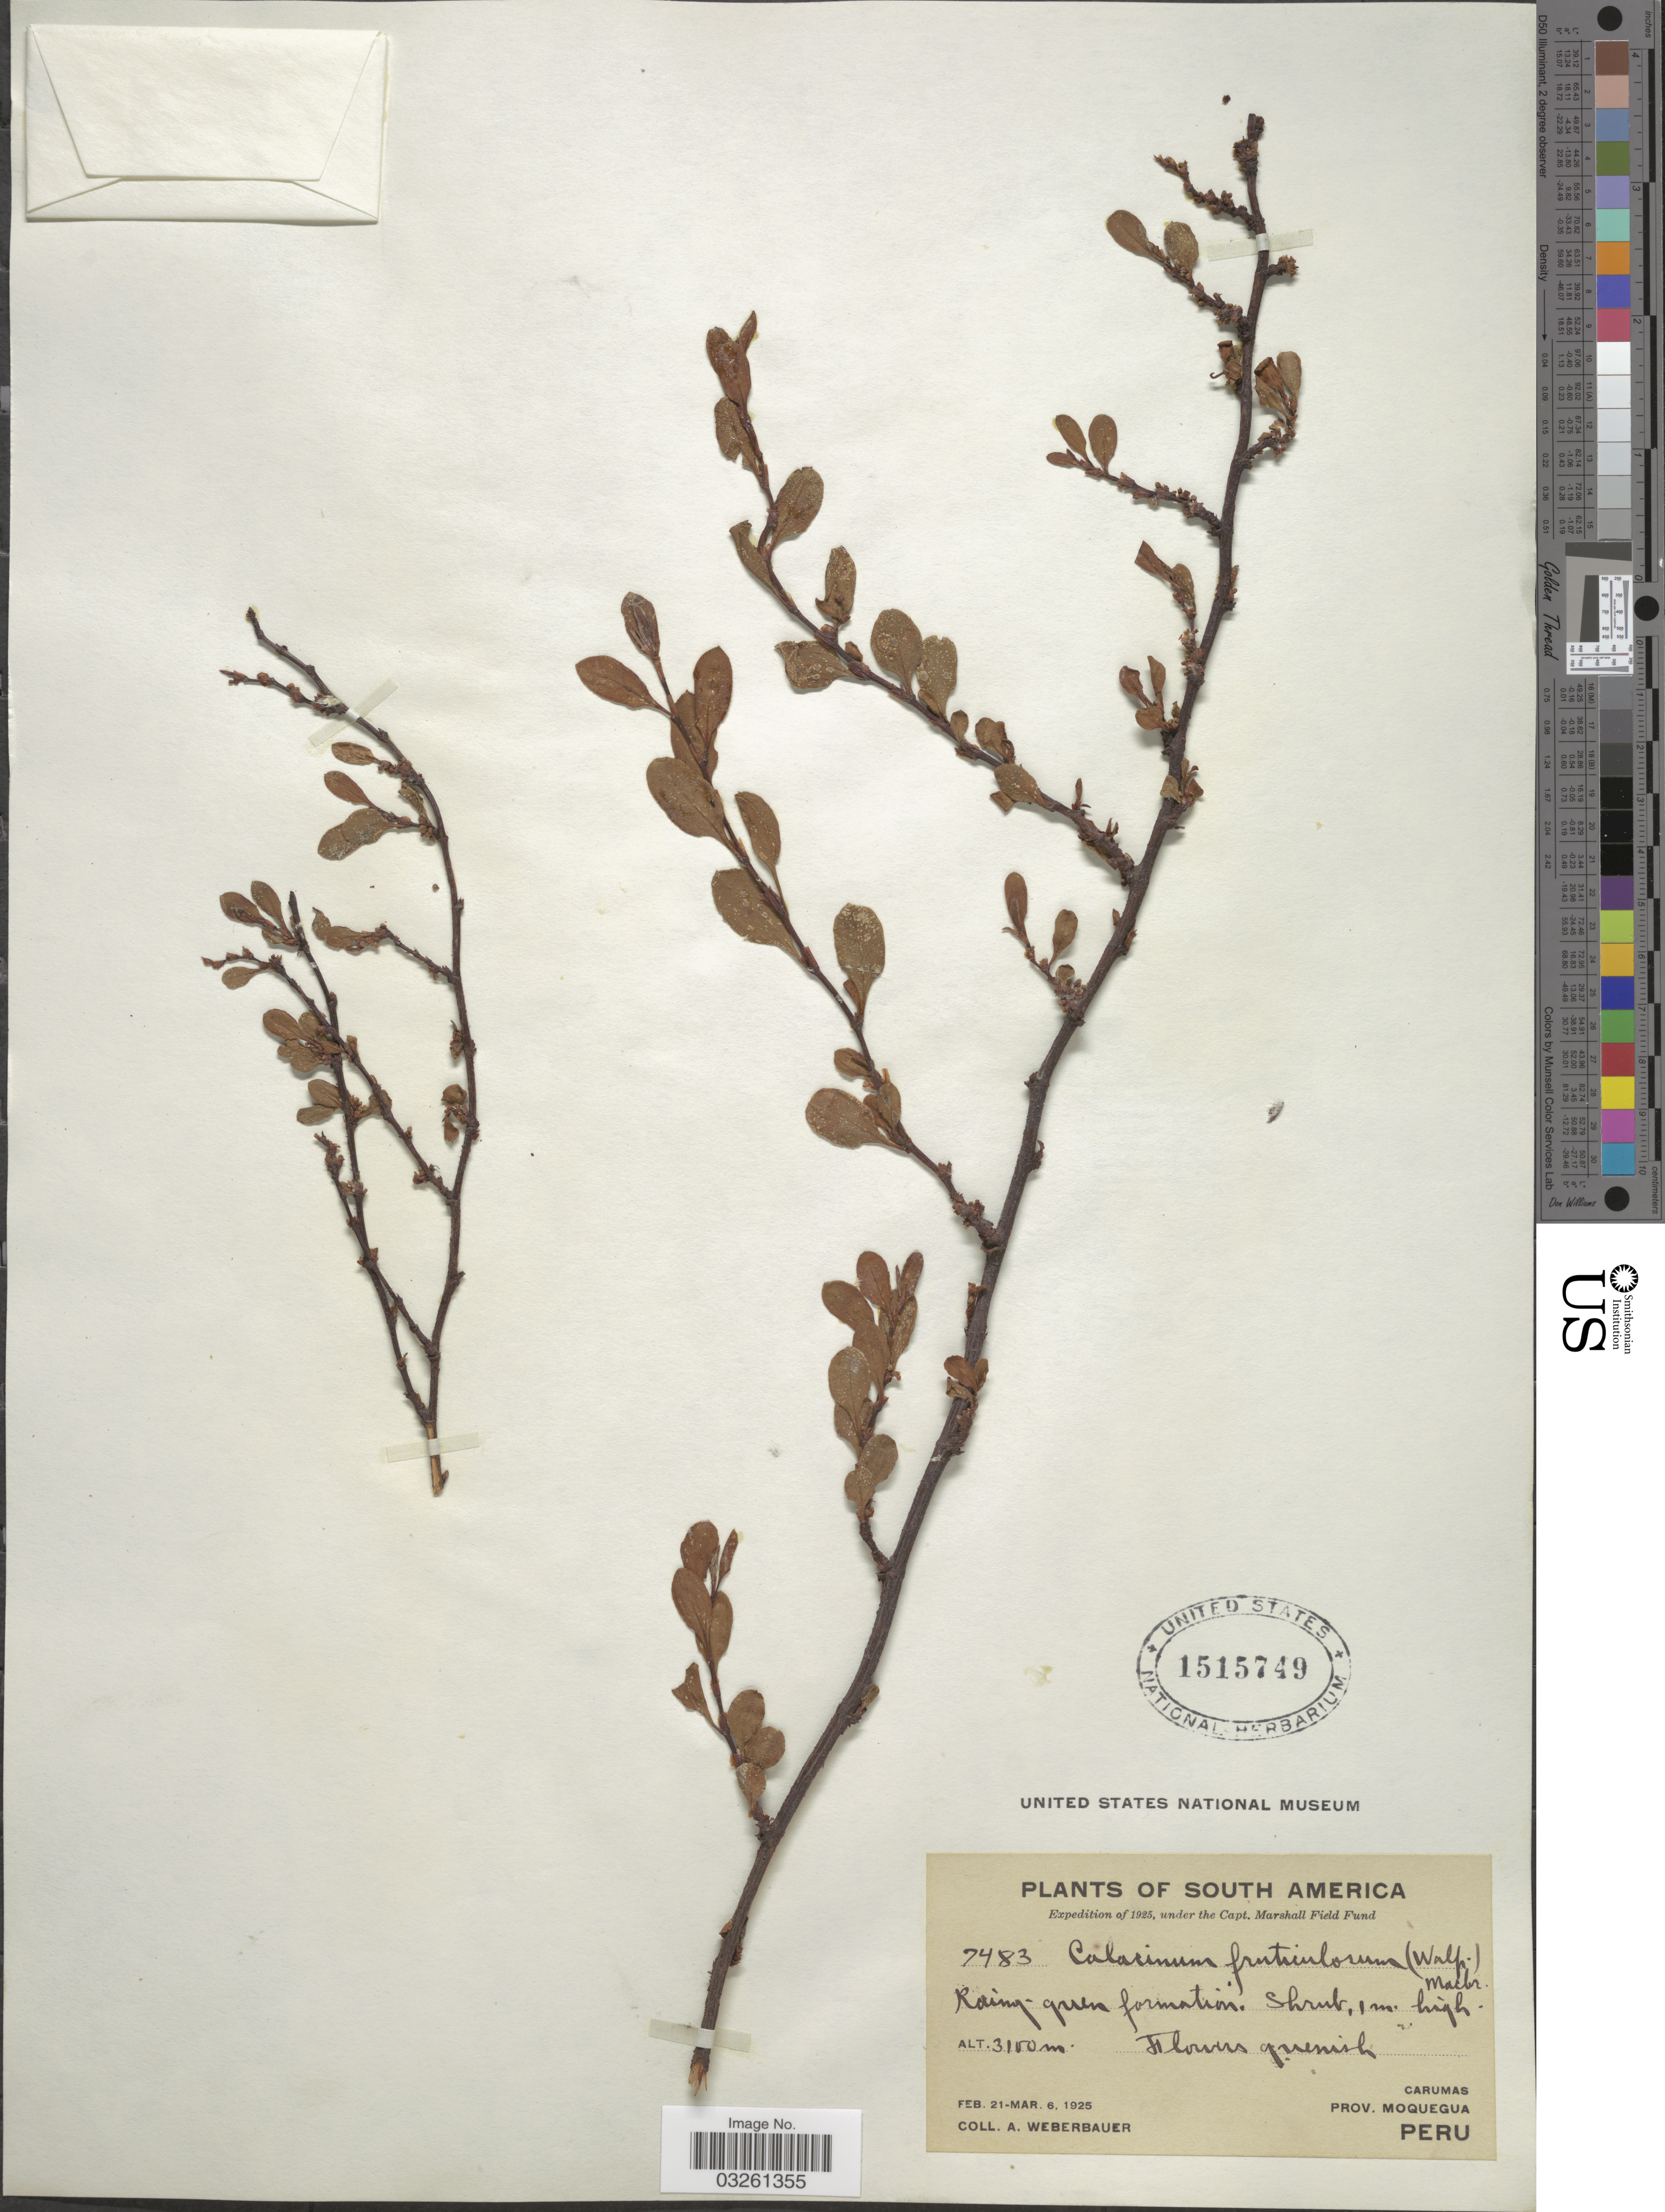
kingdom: Plantae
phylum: Tracheophyta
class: Magnoliopsida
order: Caryophyllales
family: Polygonaceae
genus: Muehlenbeckia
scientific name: Muehlenbeckia fruticulosa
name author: (Walp.) Standl.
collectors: A. Weberbauer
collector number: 7483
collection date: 1925-02-21/1925-03-06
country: Peru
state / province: Moquegua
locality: Carumas.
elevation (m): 3100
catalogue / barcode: US 1515749